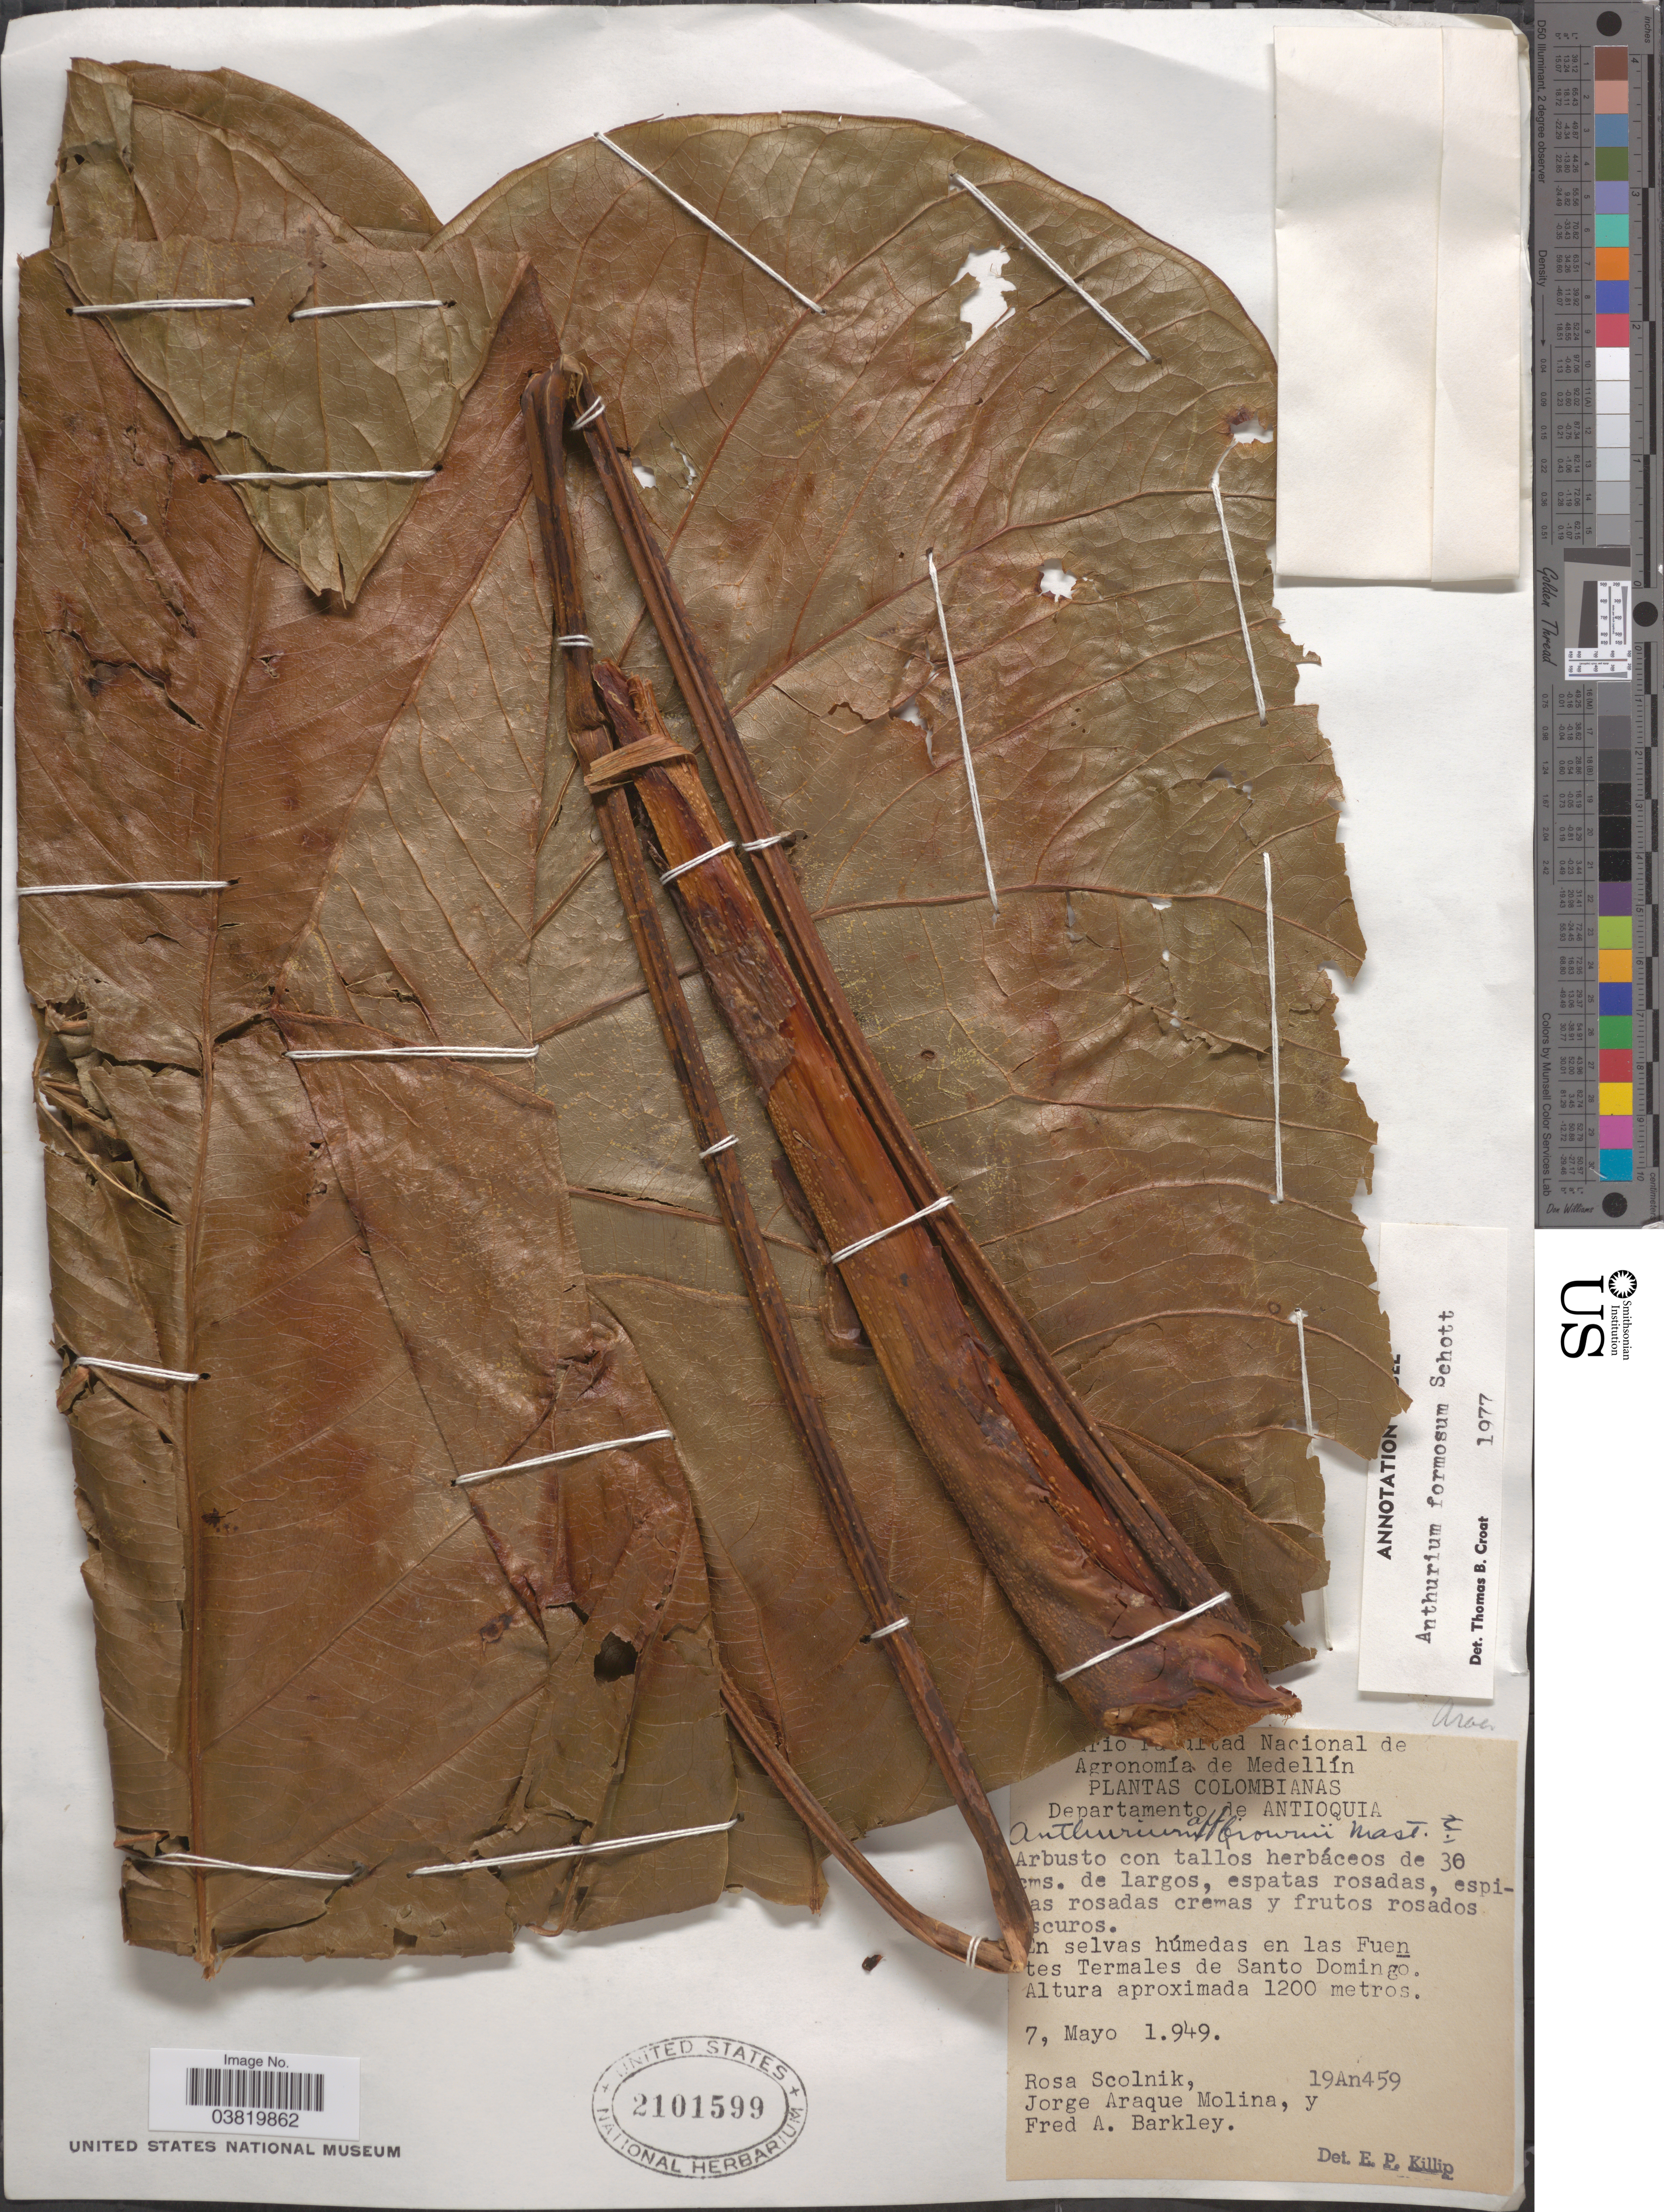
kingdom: Plantae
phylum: Tracheophyta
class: Liliopsida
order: Alismatales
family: Araceae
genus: Anthurium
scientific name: Anthurium formosum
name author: Schott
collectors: R. Scolnik, J. A. Molina & F. A. Barkley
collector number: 19An459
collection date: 1949-05-07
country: Colombia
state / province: Antioquia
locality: Departamento de Antioquia. Las Fuentes Termales de Santo Domingo.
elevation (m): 1200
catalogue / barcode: US 2101599